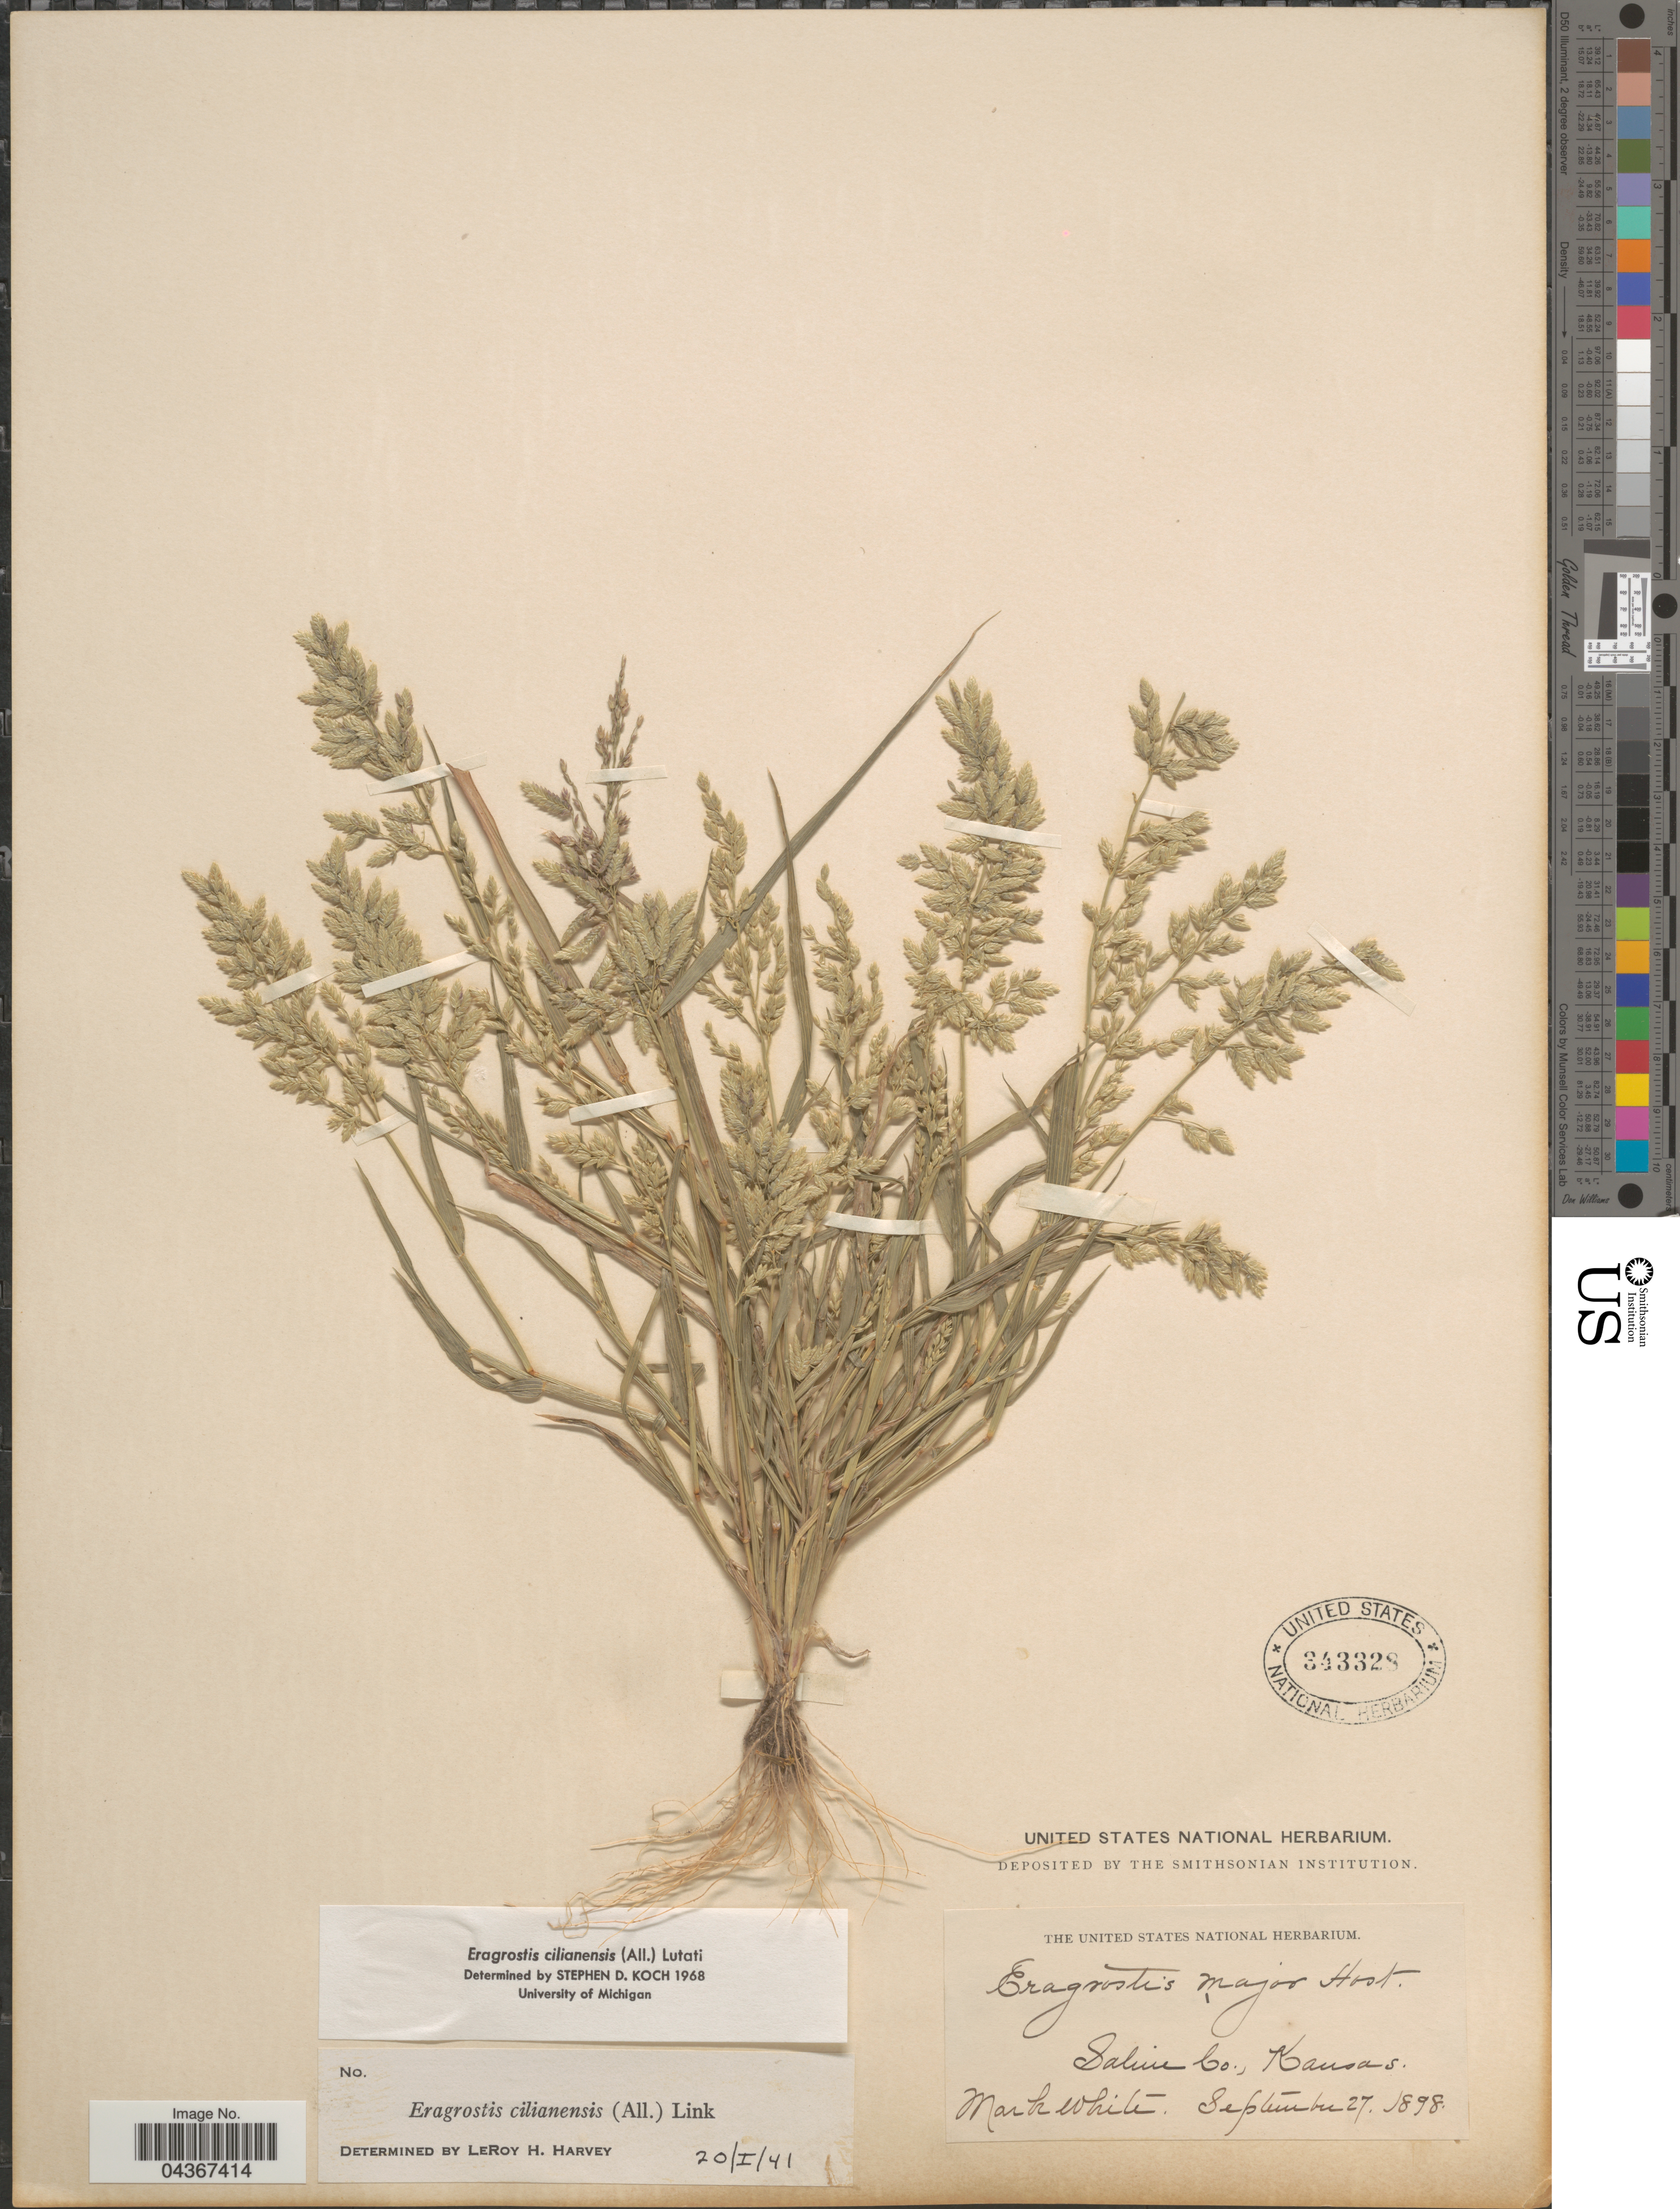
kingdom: Plantae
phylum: Tracheophyta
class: Liliopsida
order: Poales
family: Poaceae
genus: Eragrostis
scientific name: Eragrostis cilianensis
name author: (Bellardi) Vignolo ex Janch.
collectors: M. White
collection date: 1898-09-27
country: United States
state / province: Kansas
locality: Saline Co.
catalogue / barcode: US 343328